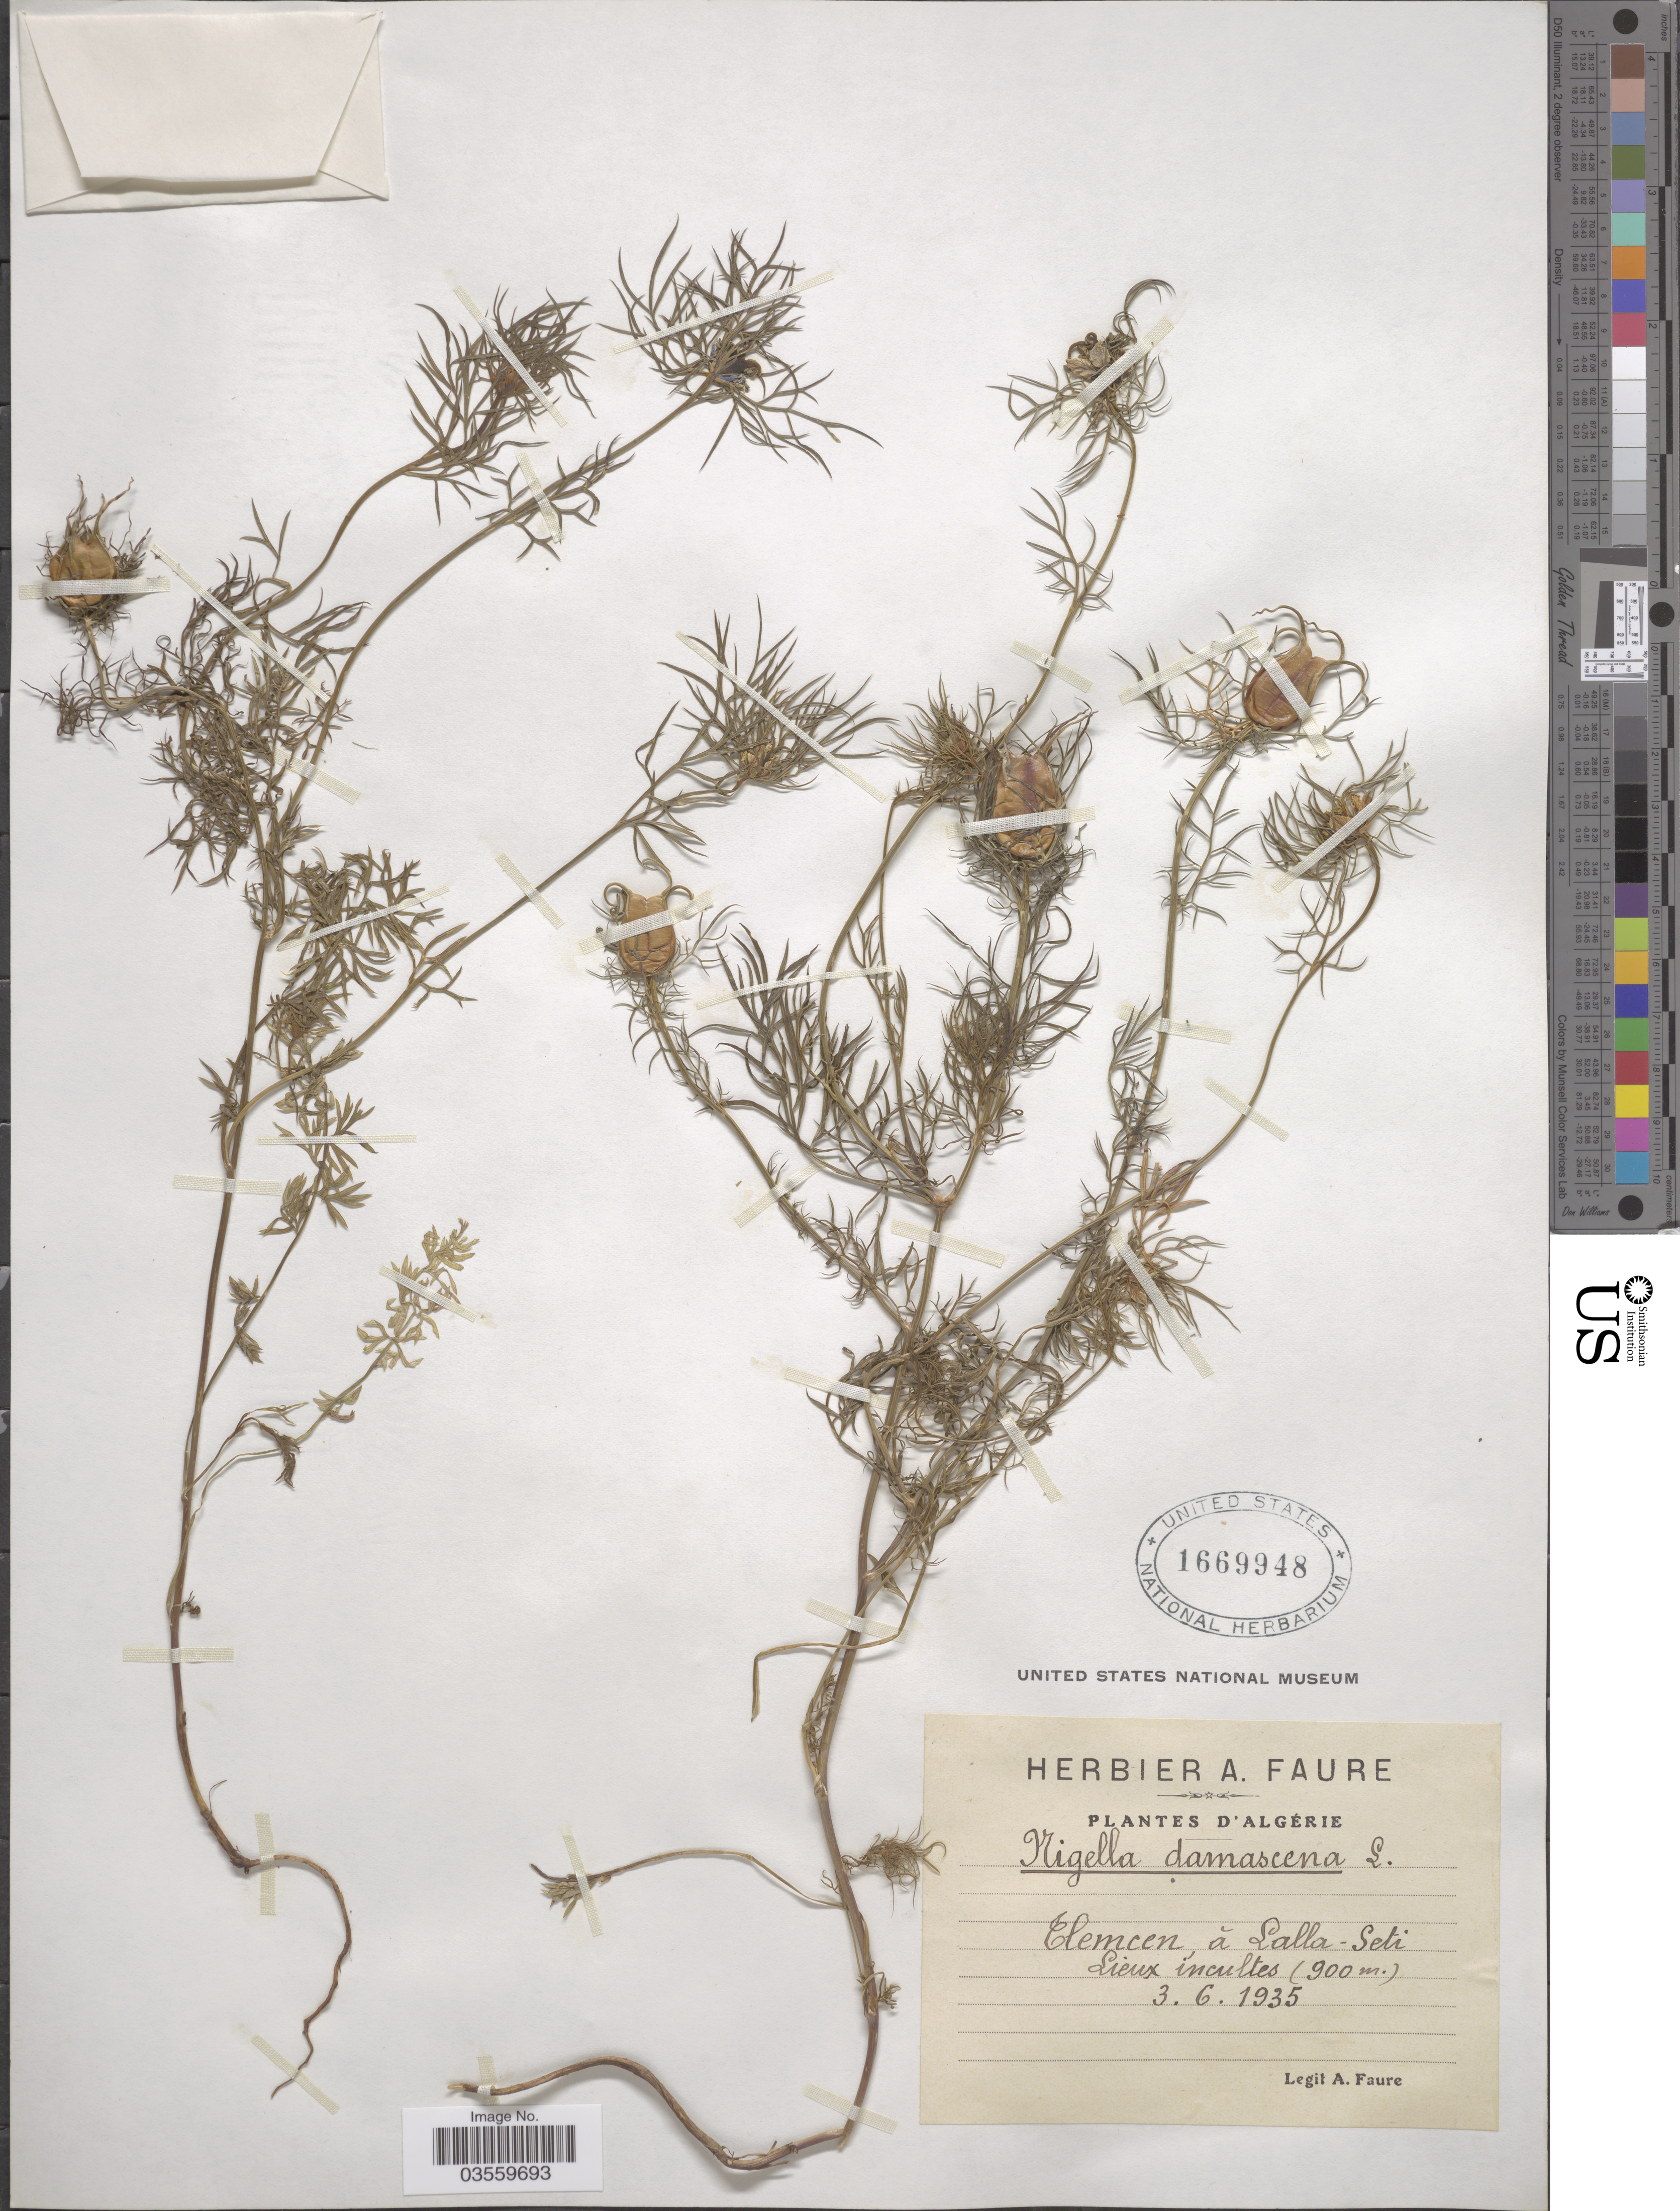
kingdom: Plantae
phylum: Tracheophyta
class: Magnoliopsida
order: Ranunculales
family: Ranunculaceae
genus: Nigella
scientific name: Nigella damascena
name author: L.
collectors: A. Faure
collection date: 1935-06-03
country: Algeria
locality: Elemcen, ă Lalla - Seti.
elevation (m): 900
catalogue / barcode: US 1669948